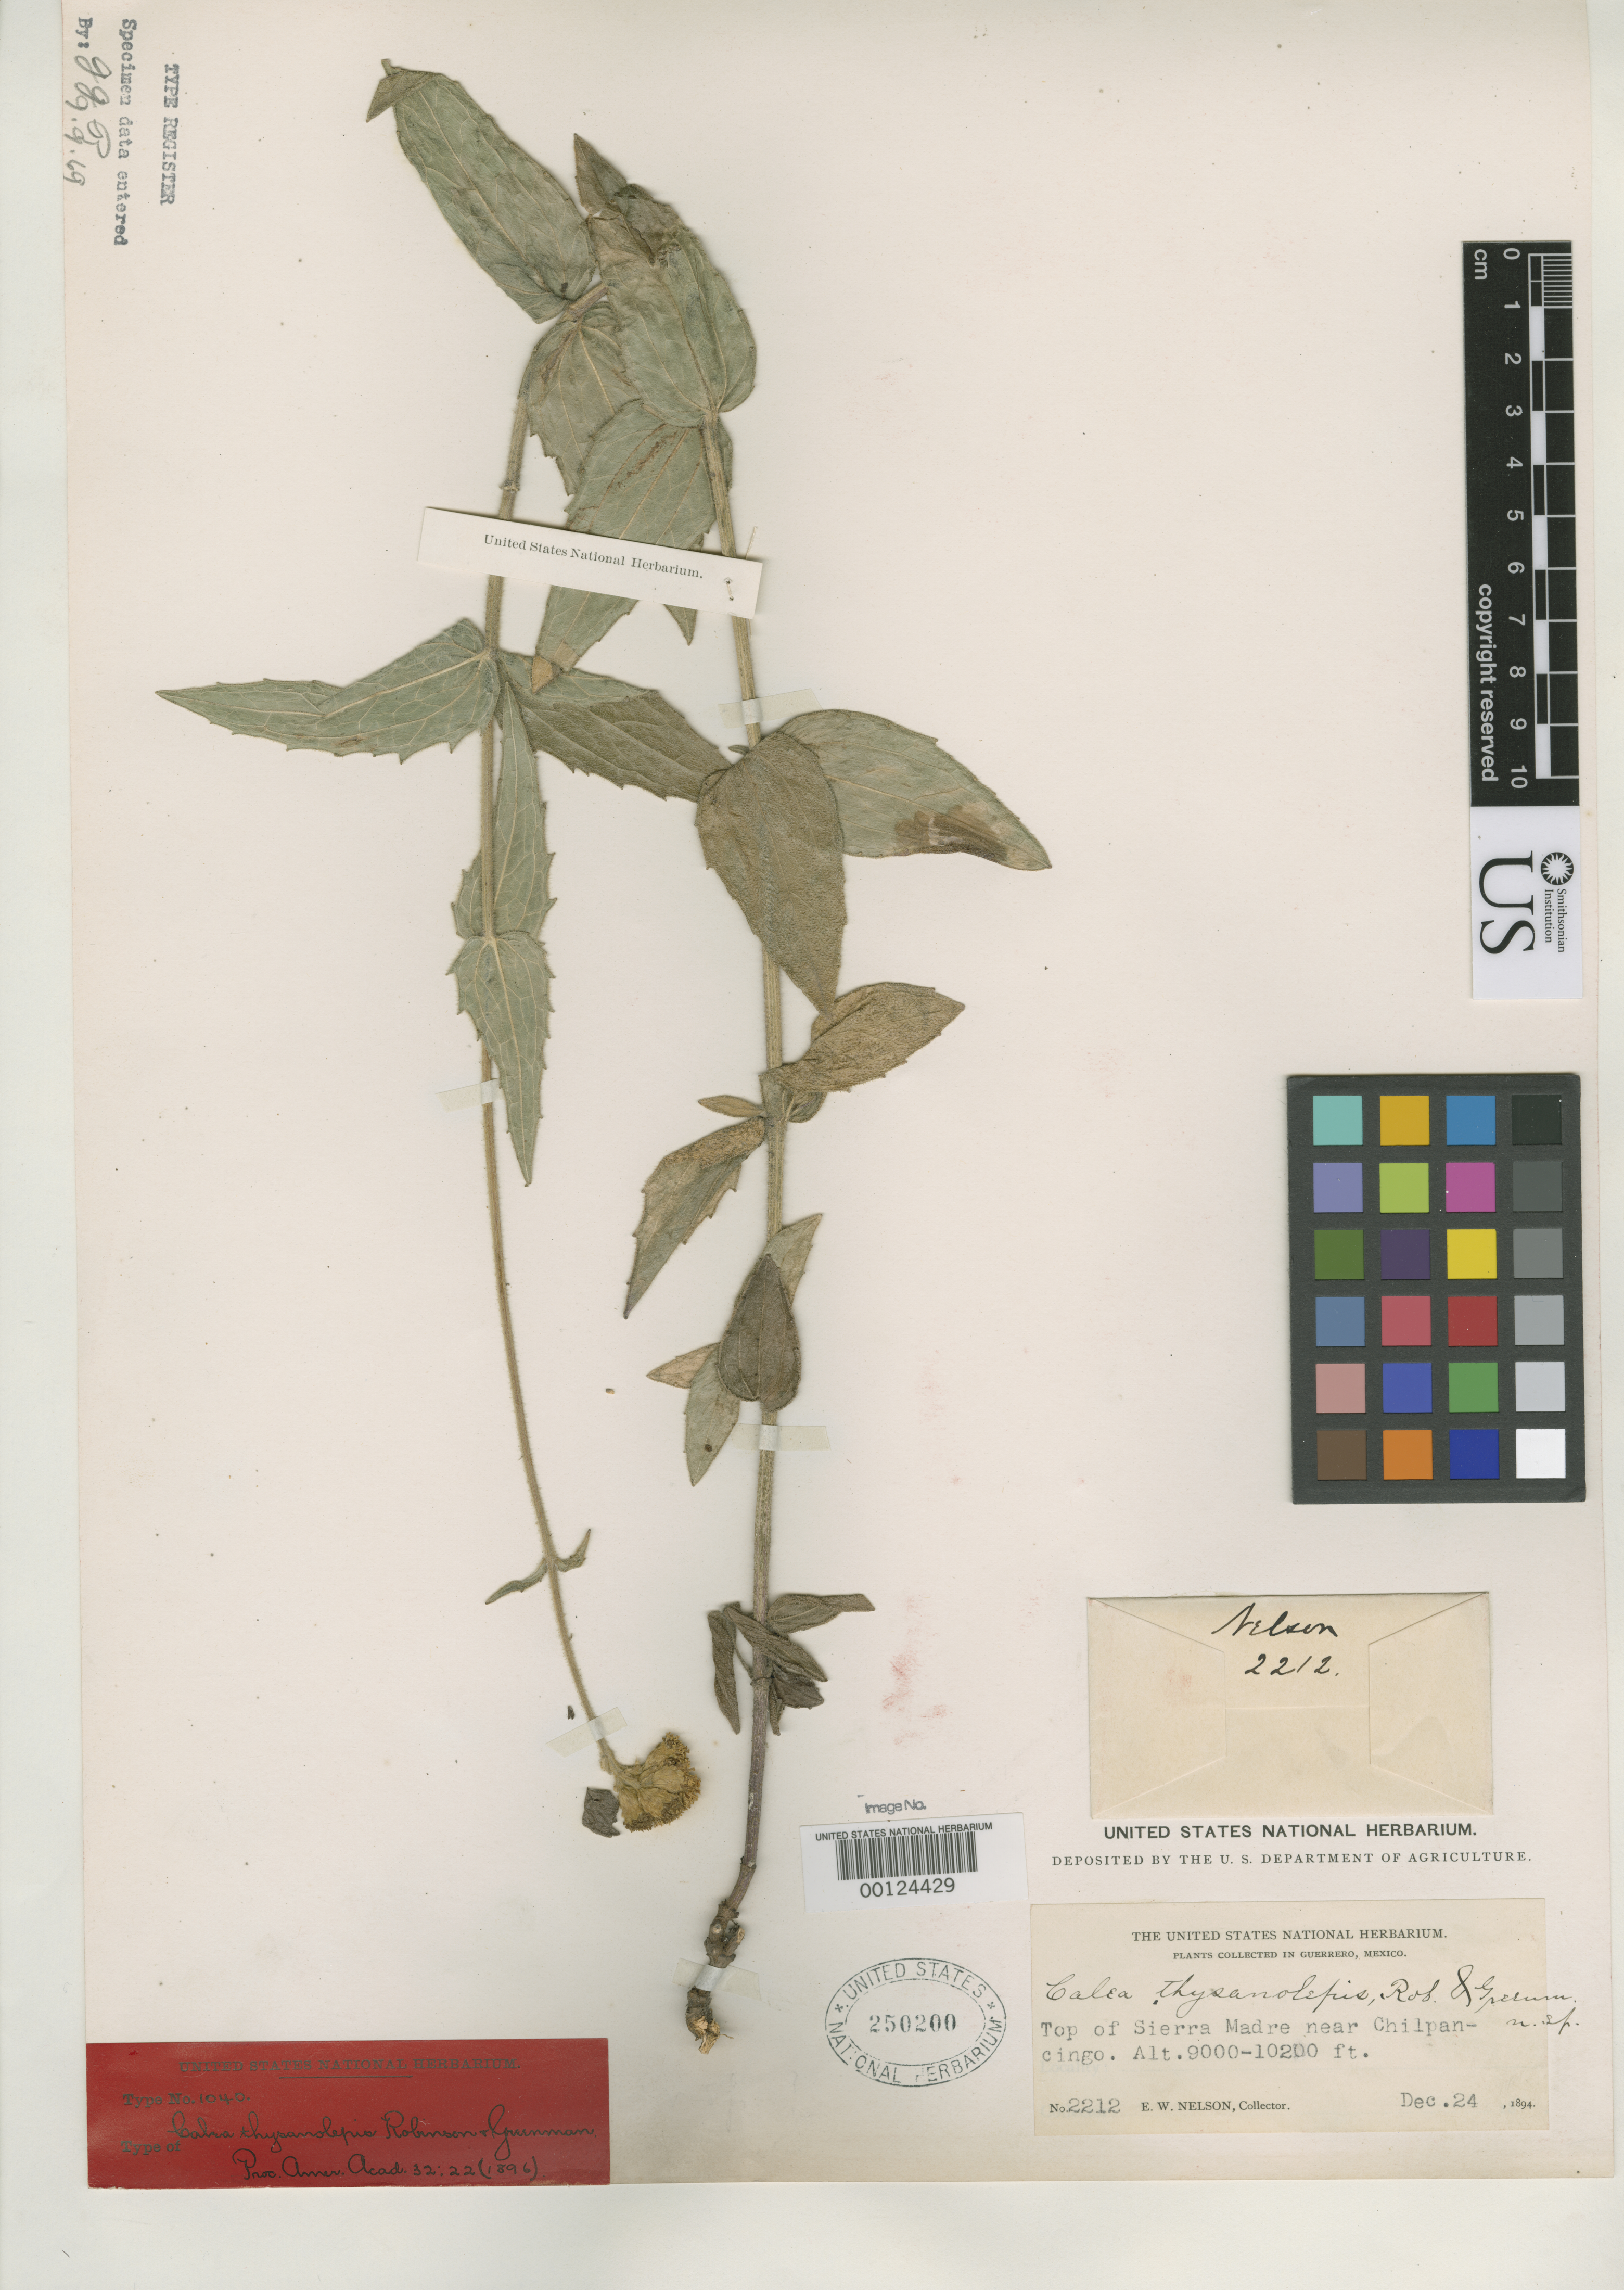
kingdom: Plantae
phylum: Tracheophyta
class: Magnoliopsida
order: Asterales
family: Asteraceae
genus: Calea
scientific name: Calea thysanolepis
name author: B.L. Rob. & Greenm.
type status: Isotype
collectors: E. W. Nelson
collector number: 2212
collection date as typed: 24 Dec 1894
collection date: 1894-12-24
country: Mexico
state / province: Guerrero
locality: Sierra Madre near Chilpancingo.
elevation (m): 2743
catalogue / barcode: US 250200